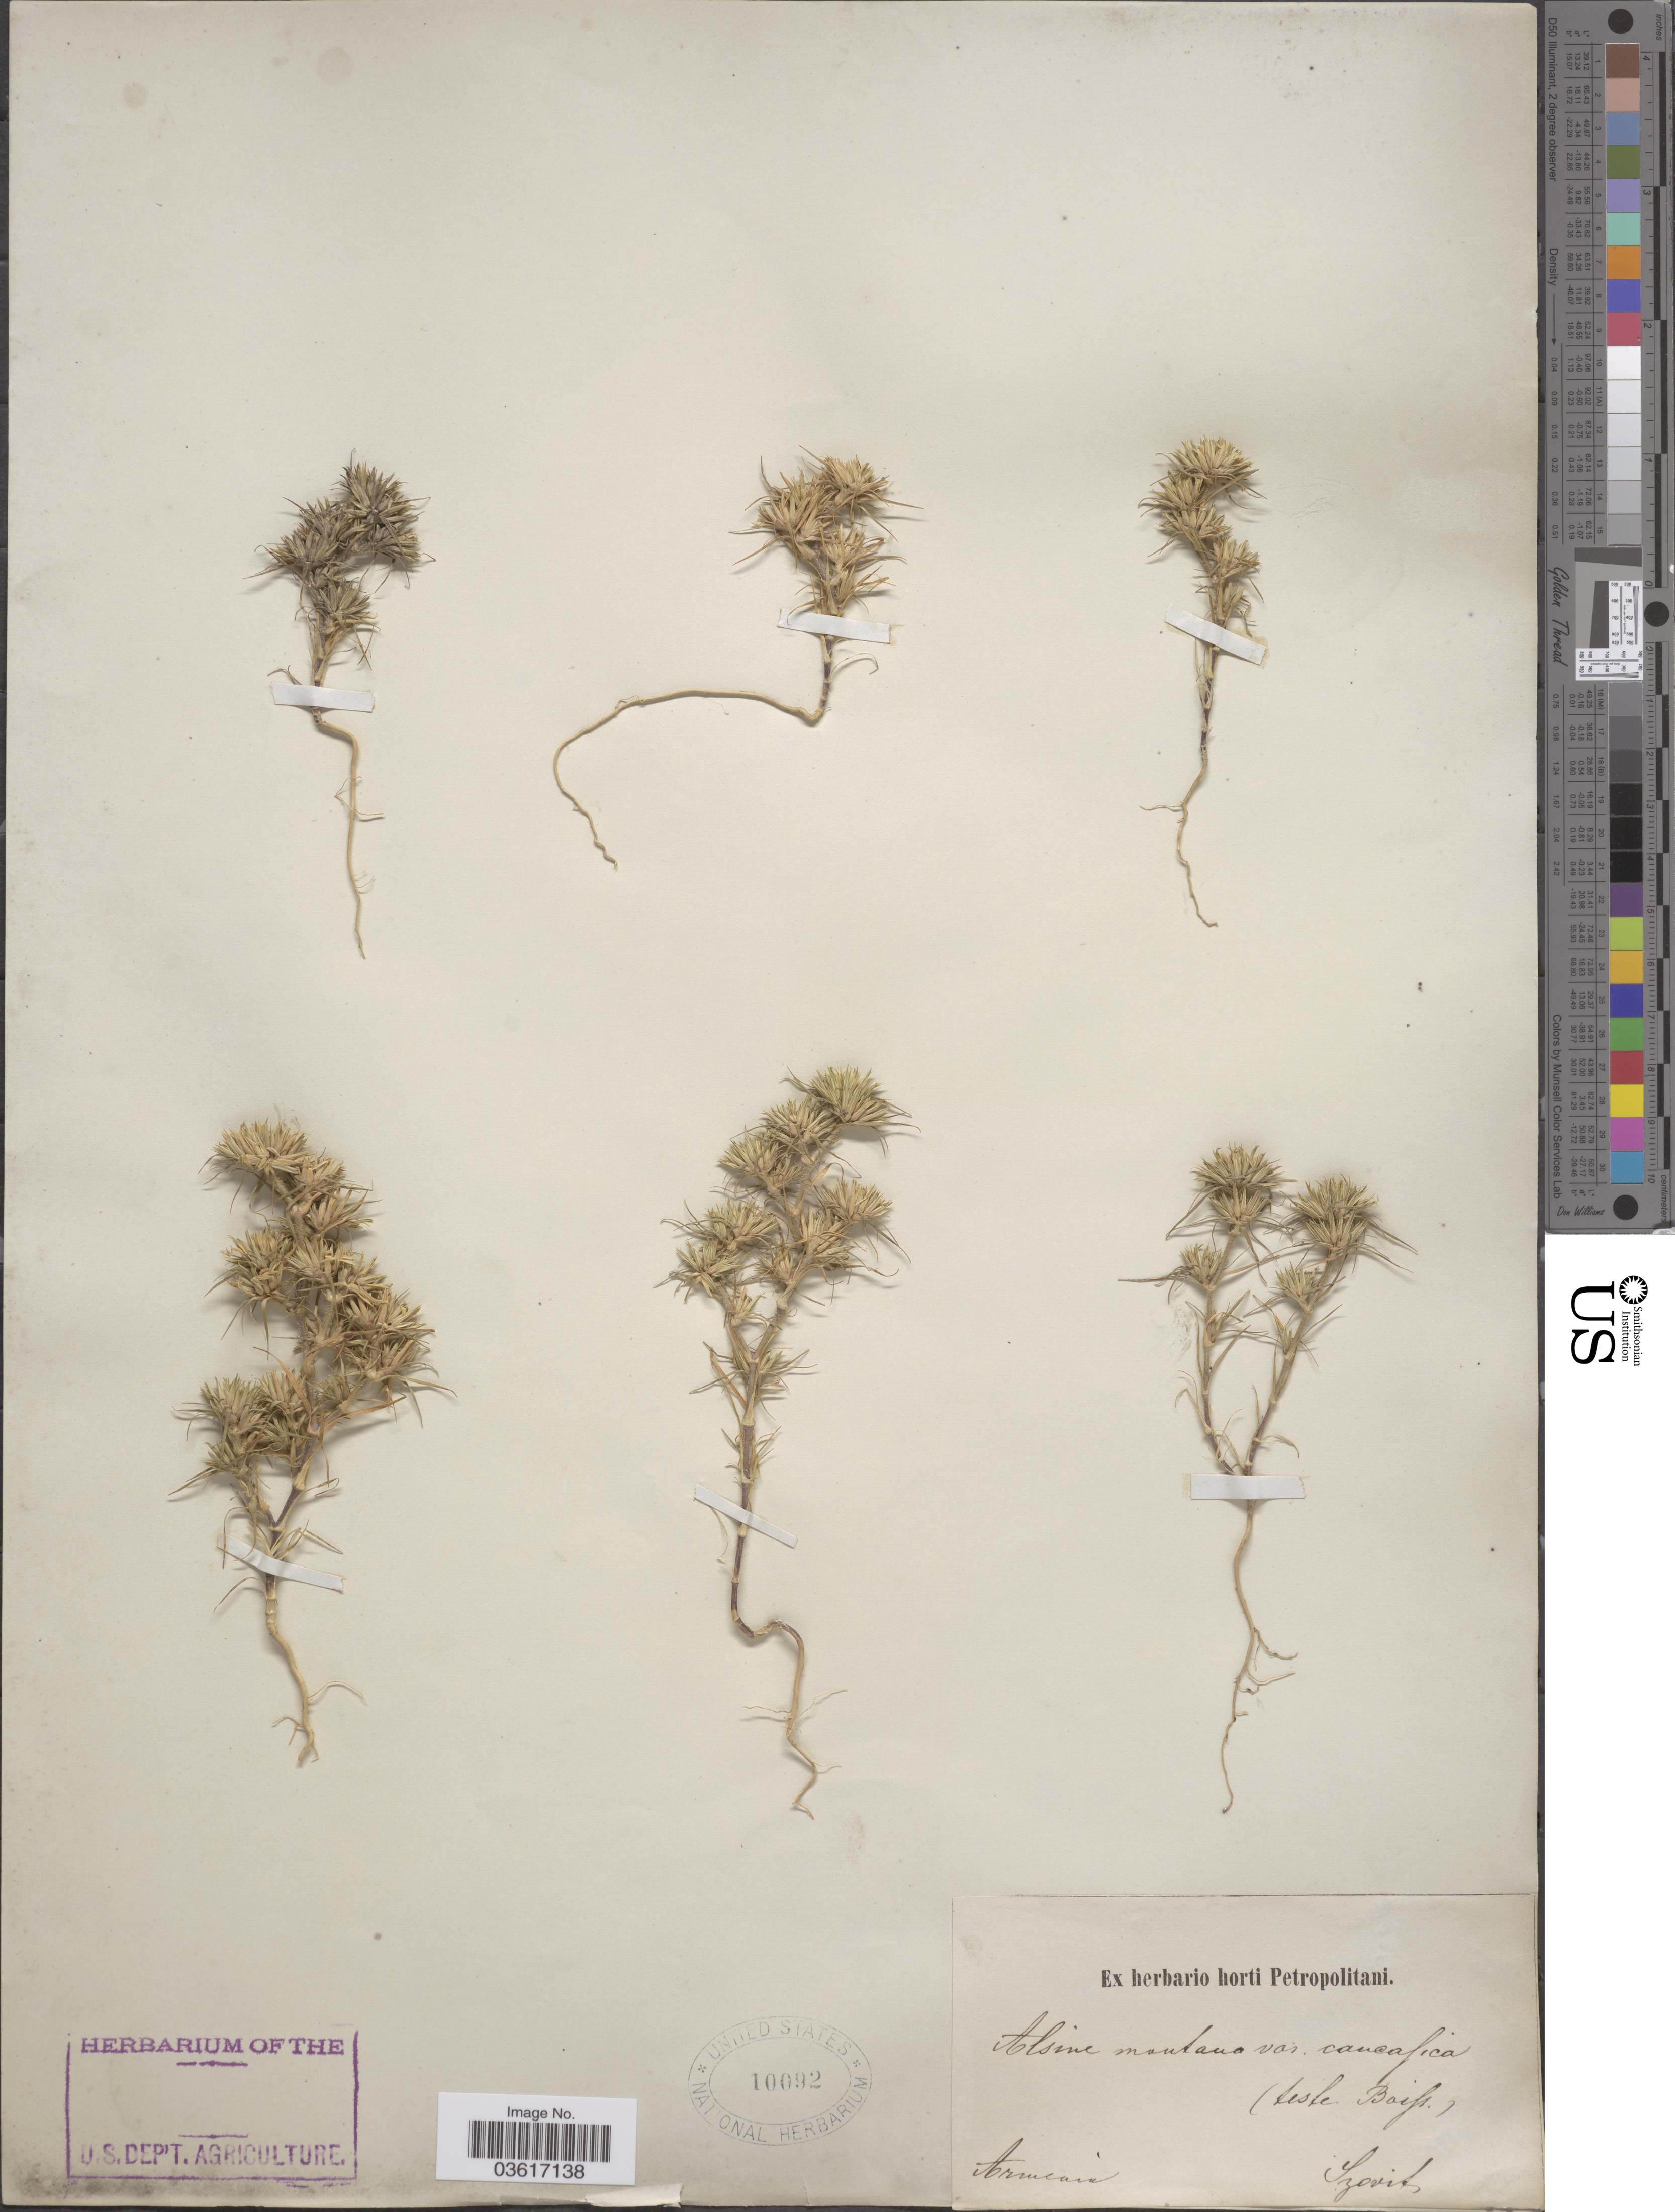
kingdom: Plantae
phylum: Tracheophyta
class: Magnoliopsida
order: Caryophyllales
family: Caryophyllaceae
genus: Minuartia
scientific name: Minuartia montana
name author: L.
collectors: Szovits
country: Armenia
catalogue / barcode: US 10092